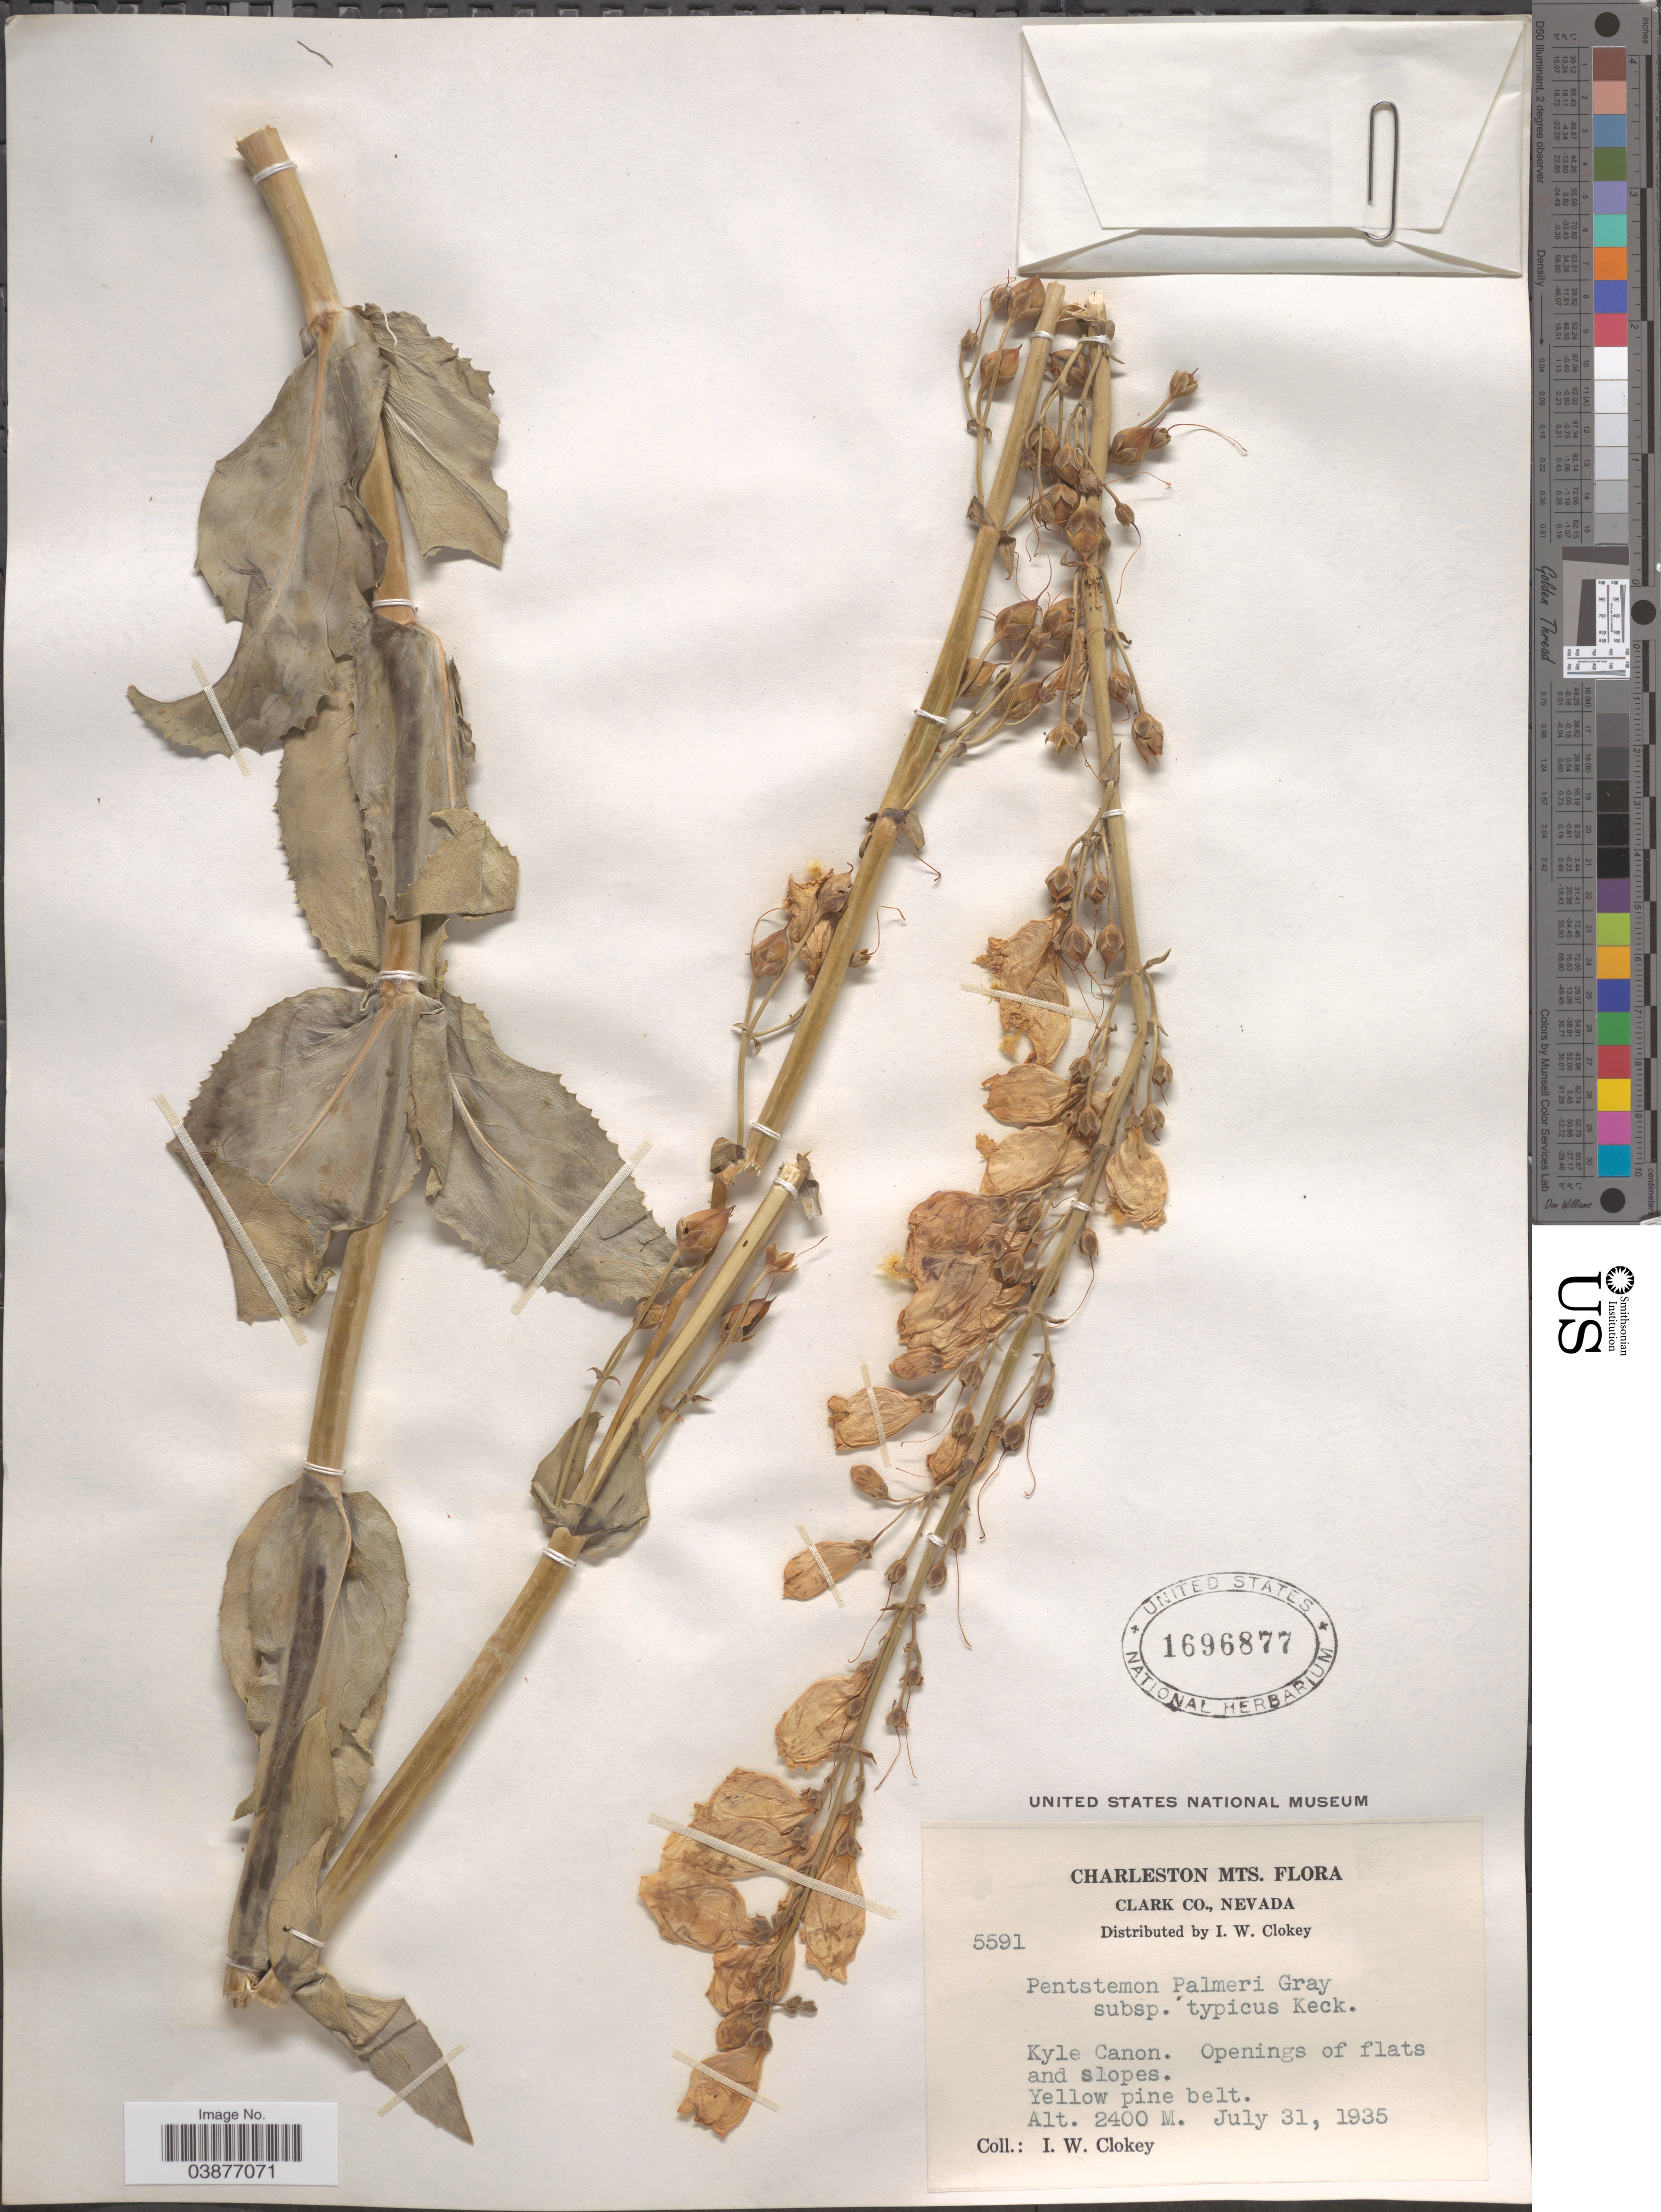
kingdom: Plantae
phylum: Tracheophyta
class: Magnoliopsida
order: Lamiales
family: Plantaginaceae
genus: Penstemon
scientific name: Penstemon palmeri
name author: A. Gray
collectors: I. W. Clokey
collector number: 5591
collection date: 1935-07-31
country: United States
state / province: Nevada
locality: Charleston Mts. Clark Co. Kyle Canon.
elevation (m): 2400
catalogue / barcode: US 1696877